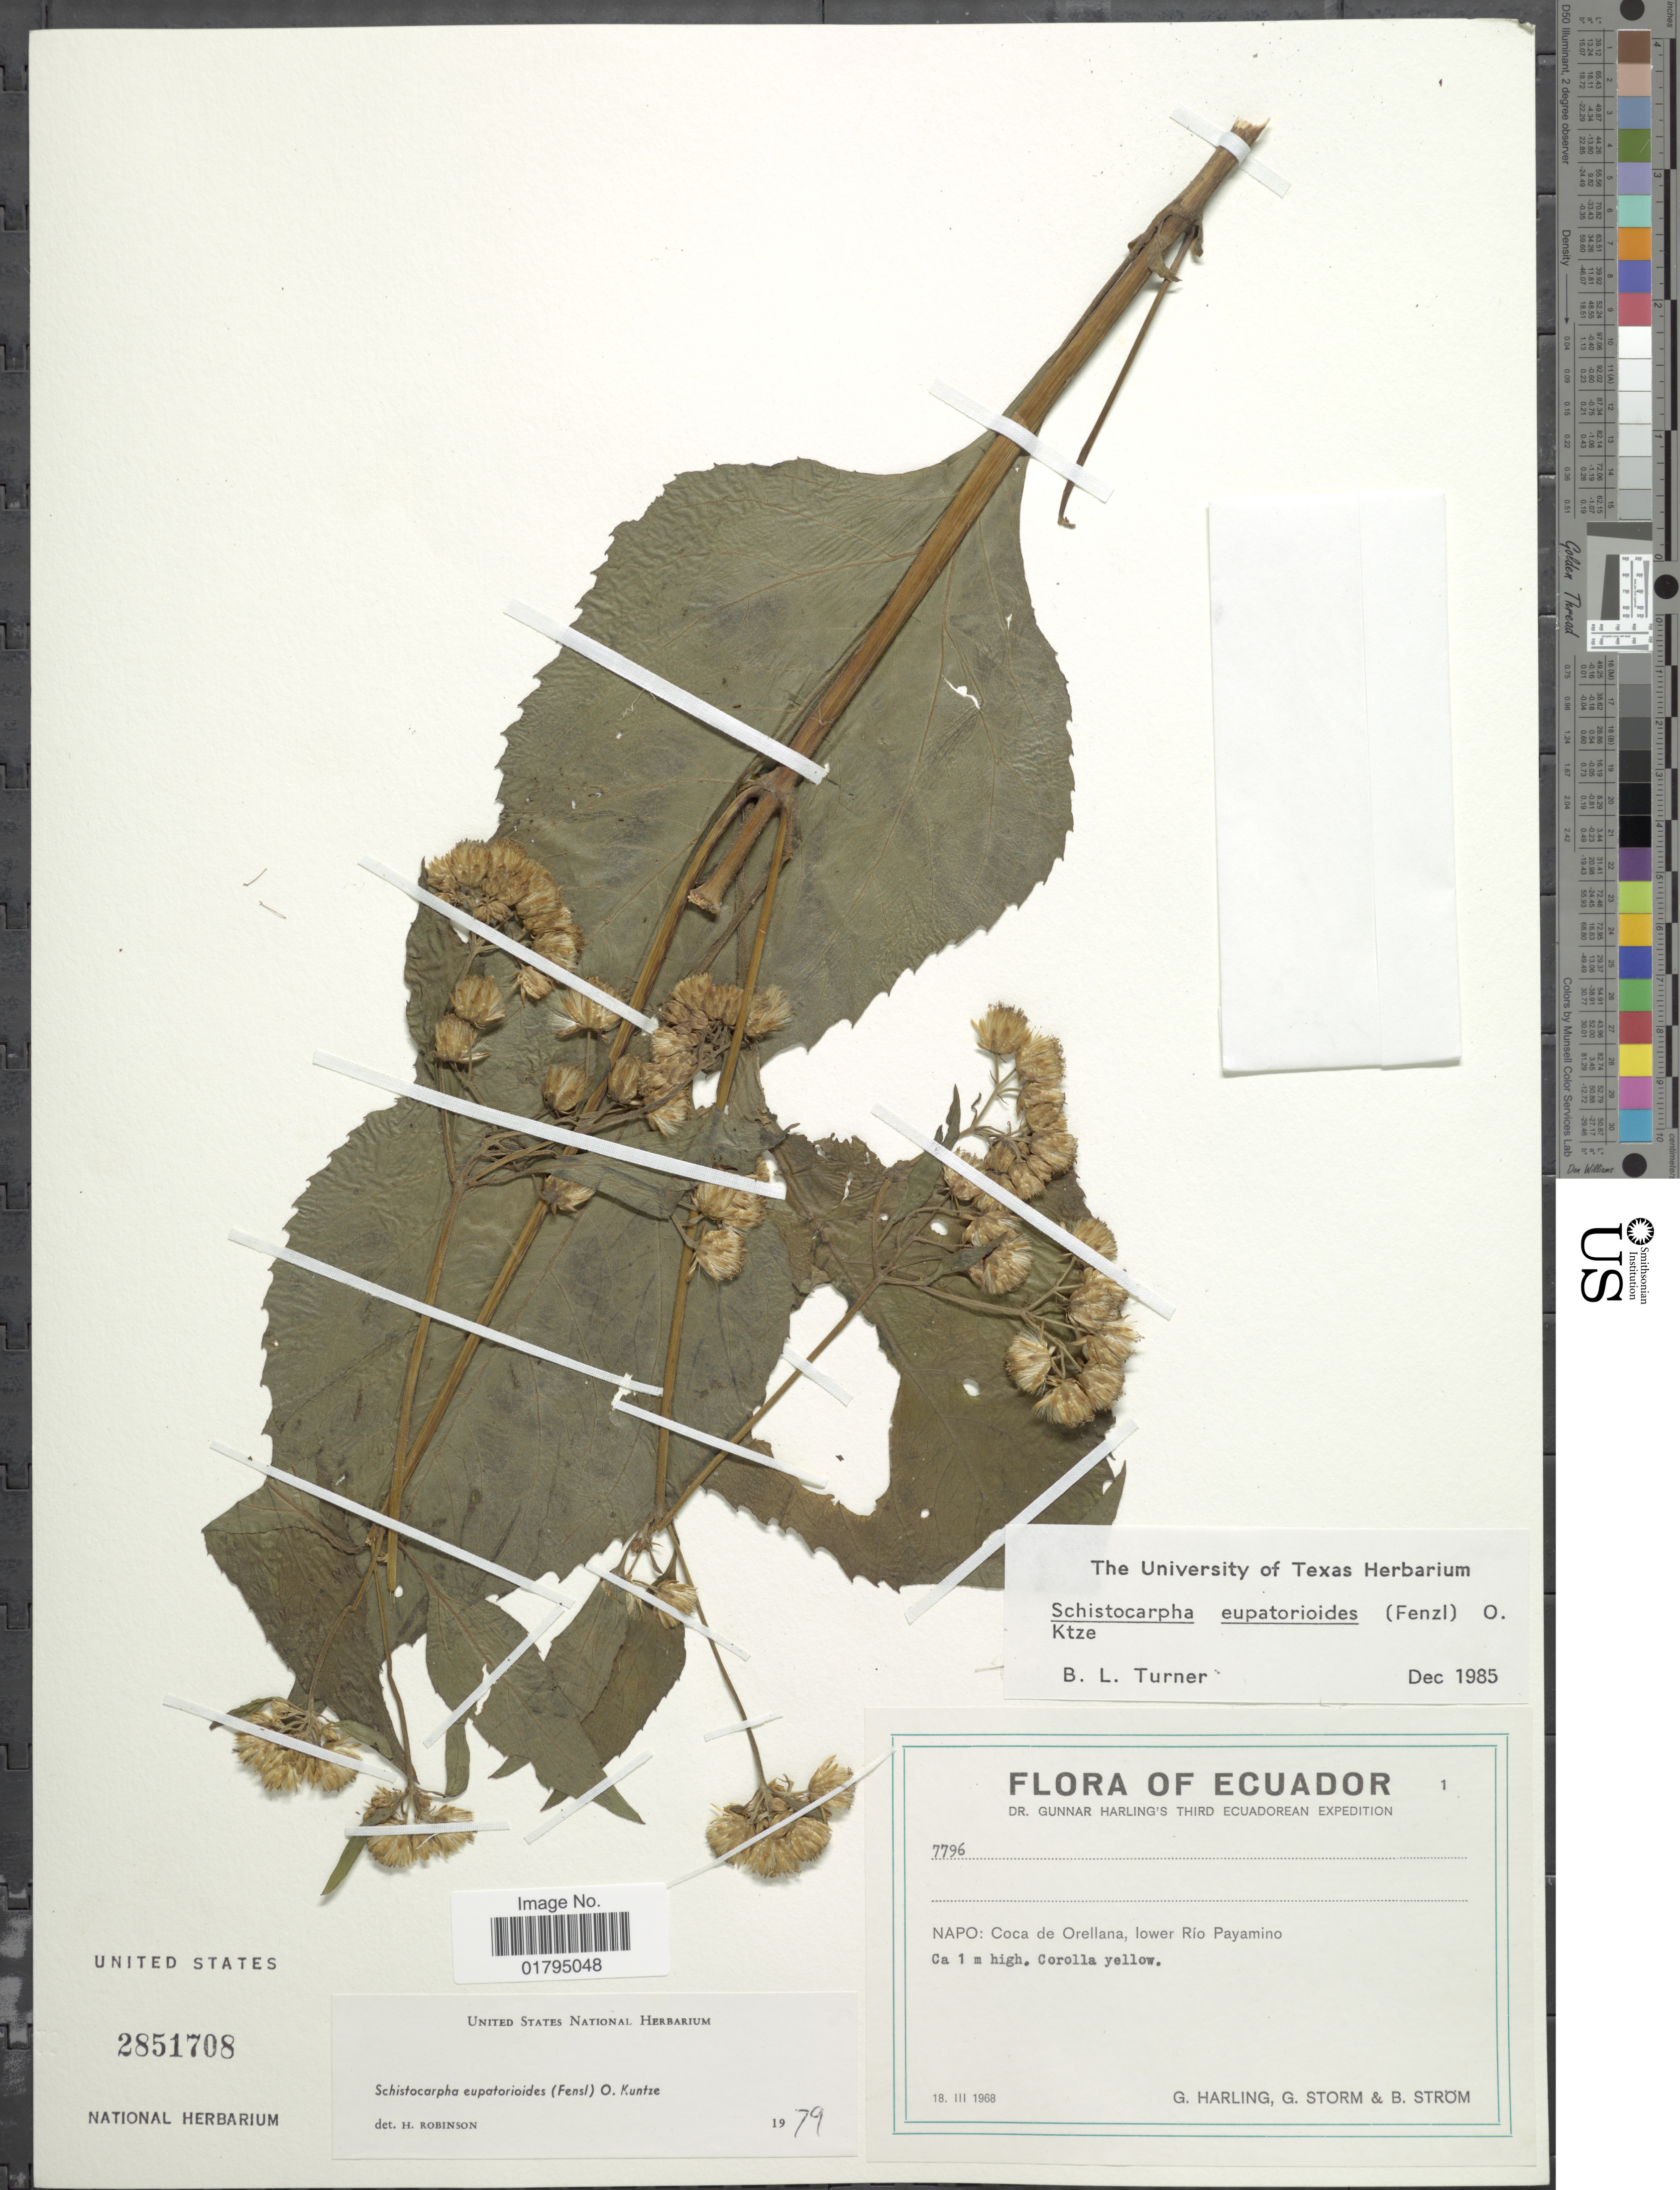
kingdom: Plantae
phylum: Tracheophyta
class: Magnoliopsida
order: Asterales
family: Asteraceae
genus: Schistocarpha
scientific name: Schistocarpha eupatorioides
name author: (Fenzl) Kuntze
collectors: G. Harling, G. Storm & B. Strom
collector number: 7796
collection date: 1968-03-18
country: Ecuador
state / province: Napo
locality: Napo: Coca de Orellana, lower Rio Payamino.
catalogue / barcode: US 2851708